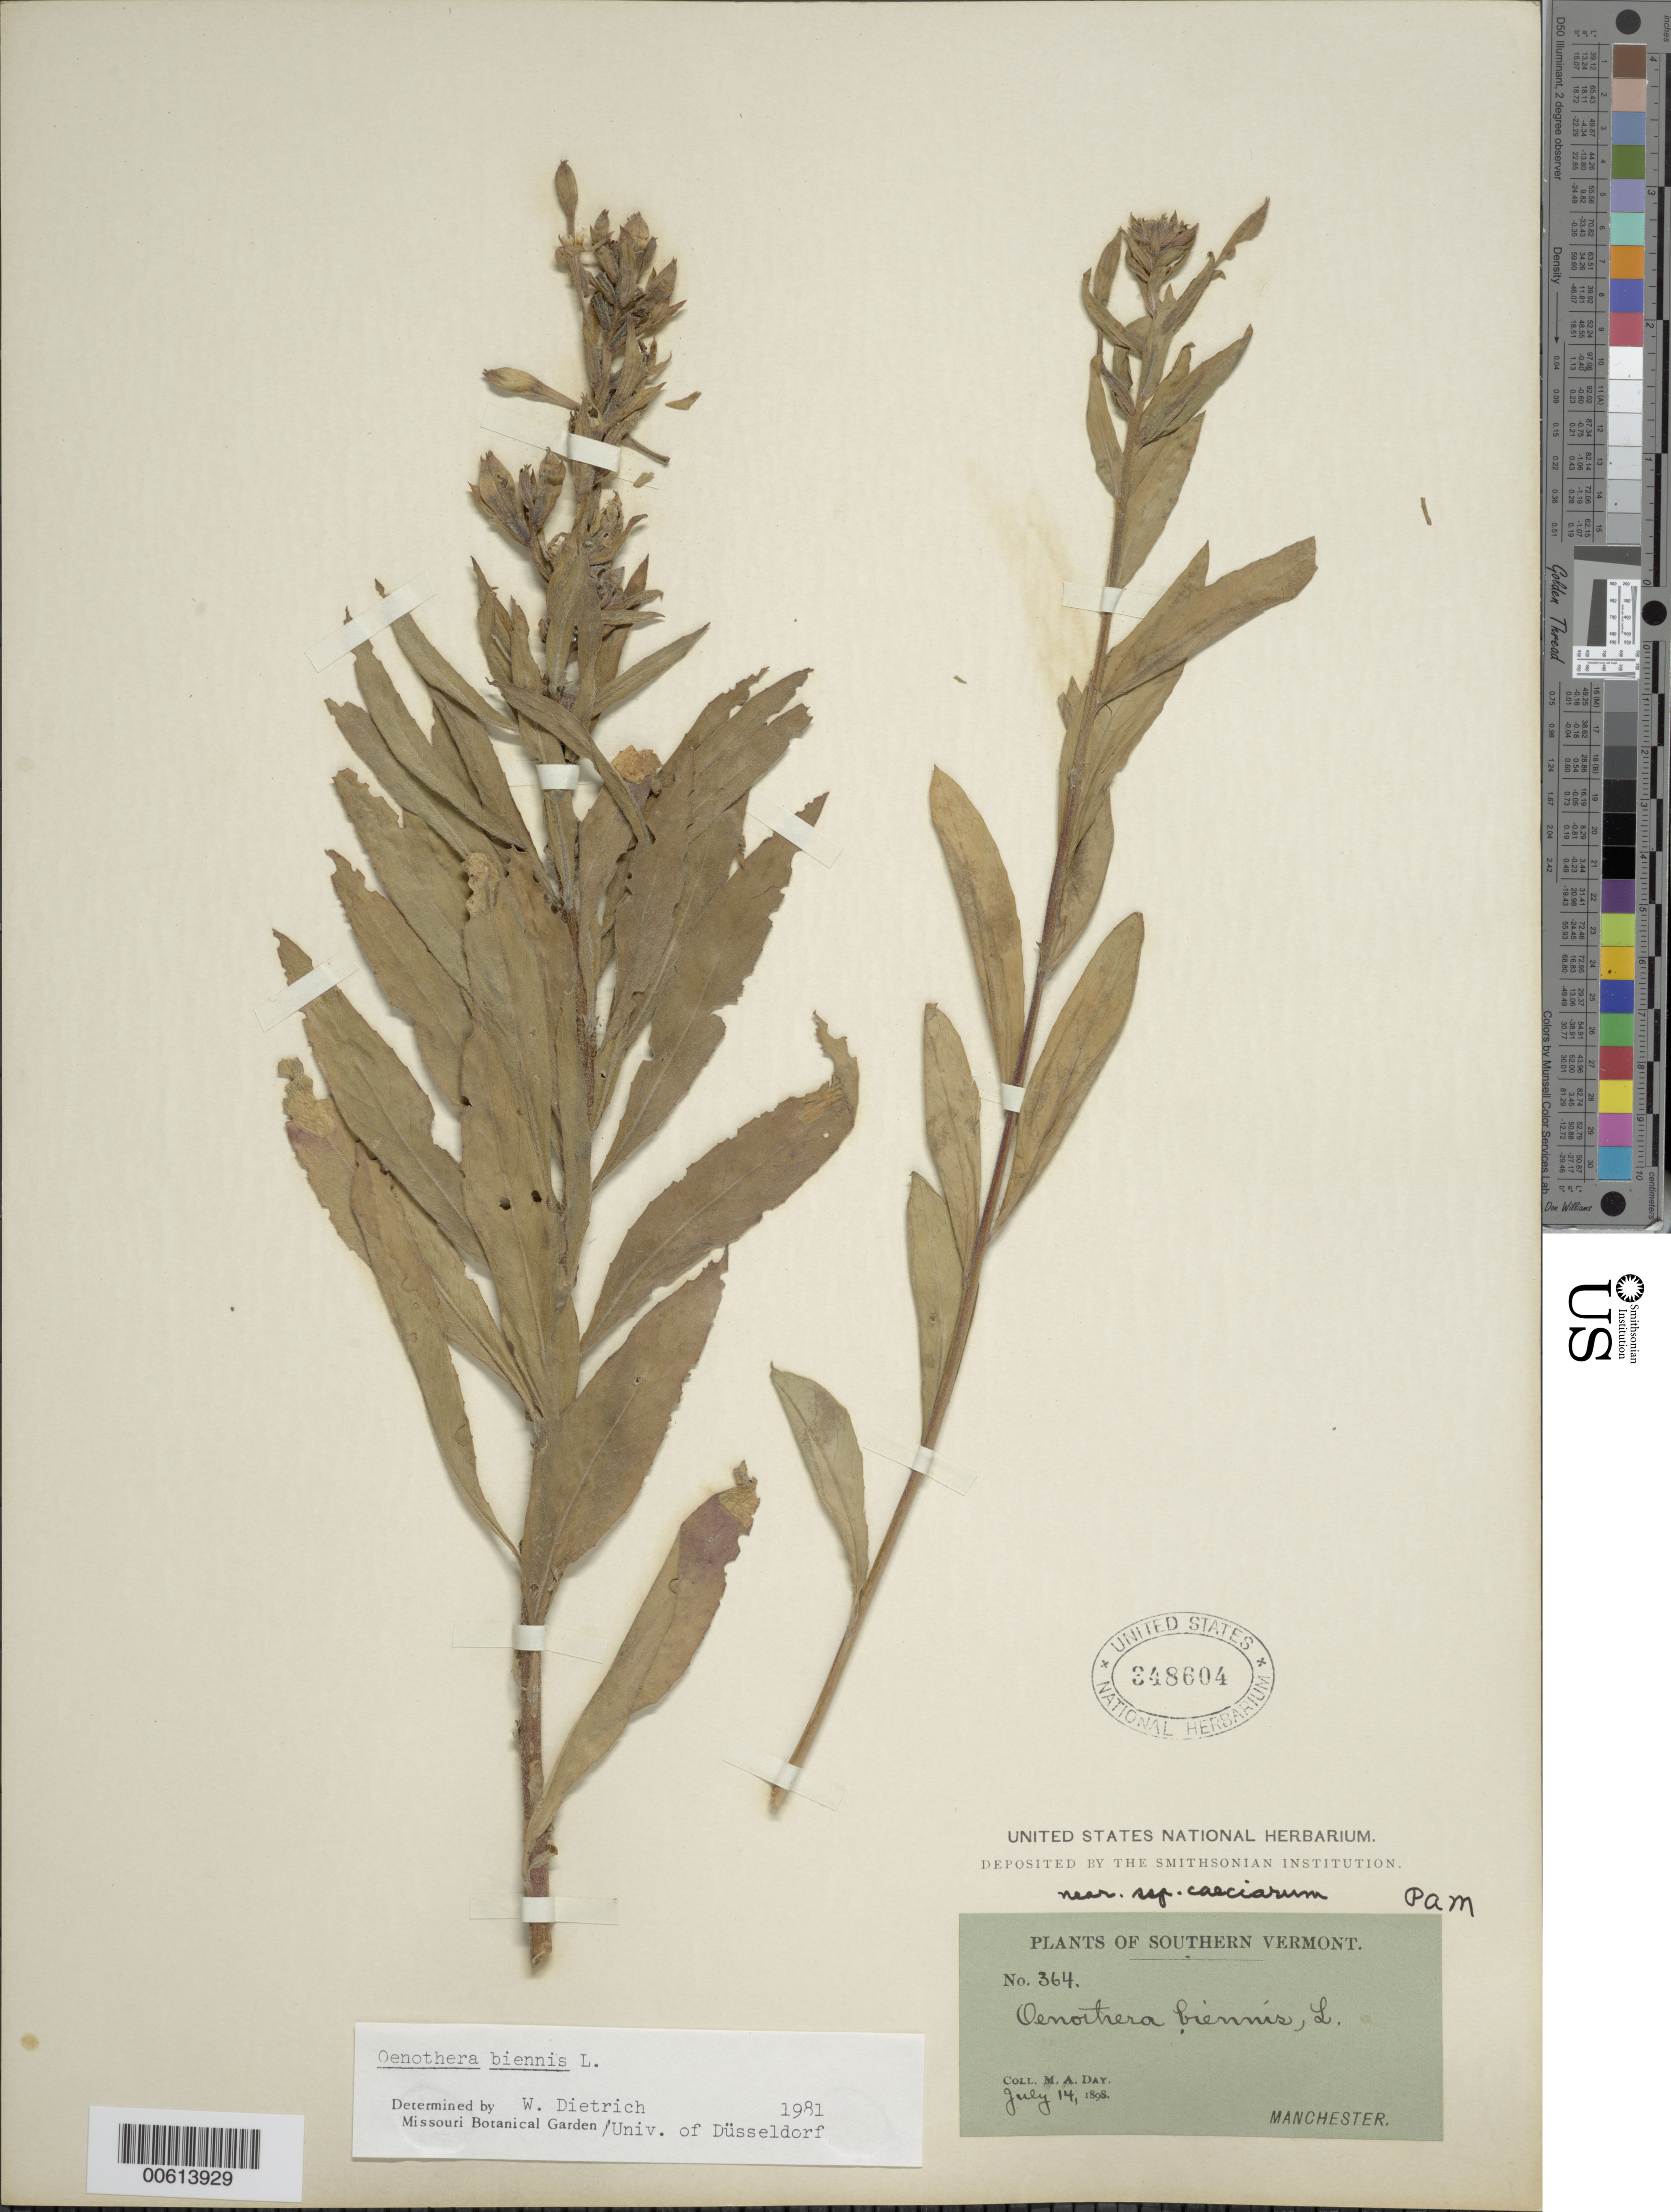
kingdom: Plantae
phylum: Tracheophyta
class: Magnoliopsida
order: Myrtales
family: Onagraceae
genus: Oenothera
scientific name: Oenothera biennis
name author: L.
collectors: M. Day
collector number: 364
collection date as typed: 14 Jul 1898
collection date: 1898-07-14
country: United States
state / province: Vermont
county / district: Bennington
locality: Manchester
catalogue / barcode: US 348604